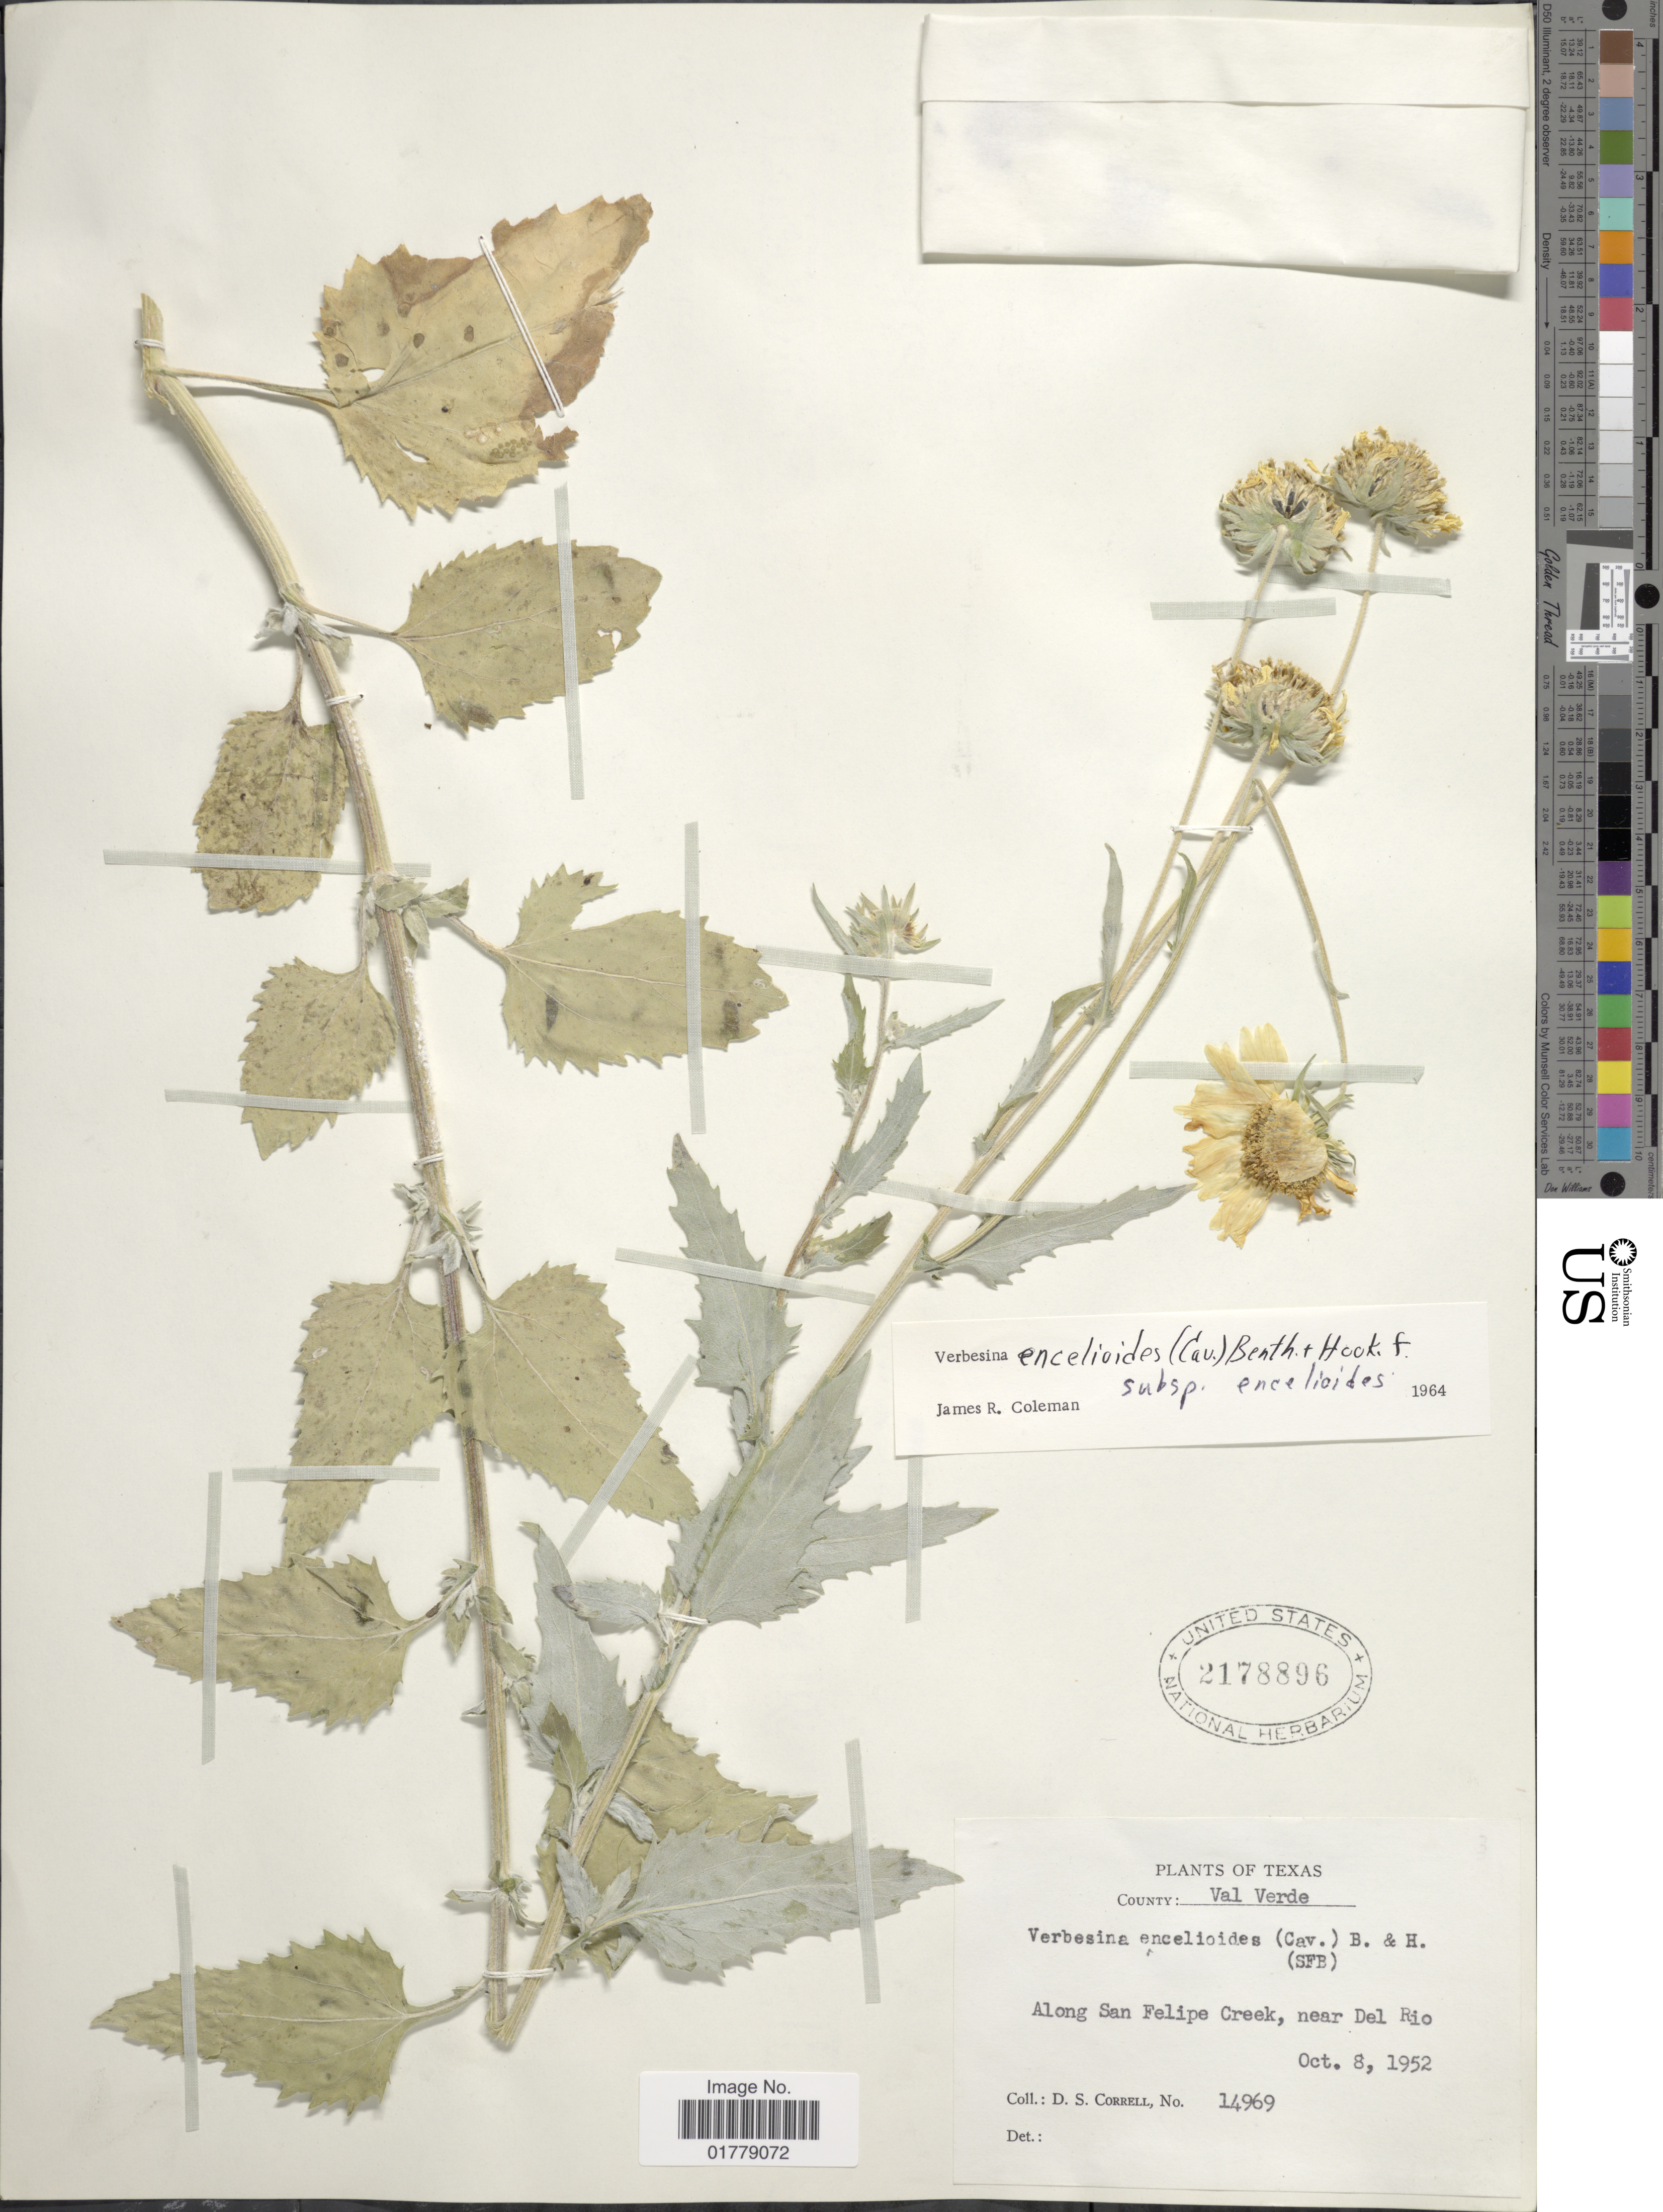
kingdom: Plantae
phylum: Tracheophyta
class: Magnoliopsida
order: Asterales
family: Asteraceae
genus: Verbesina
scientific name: Verbesina encelioides subsp. encelioides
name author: (Cav.) Benth. & Hook.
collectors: D. S. Correll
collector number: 14969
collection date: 1952-10-08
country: United States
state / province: Texas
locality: County: Val Verde. Along San Felipe Creek, near Del Rio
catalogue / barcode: US 2178896